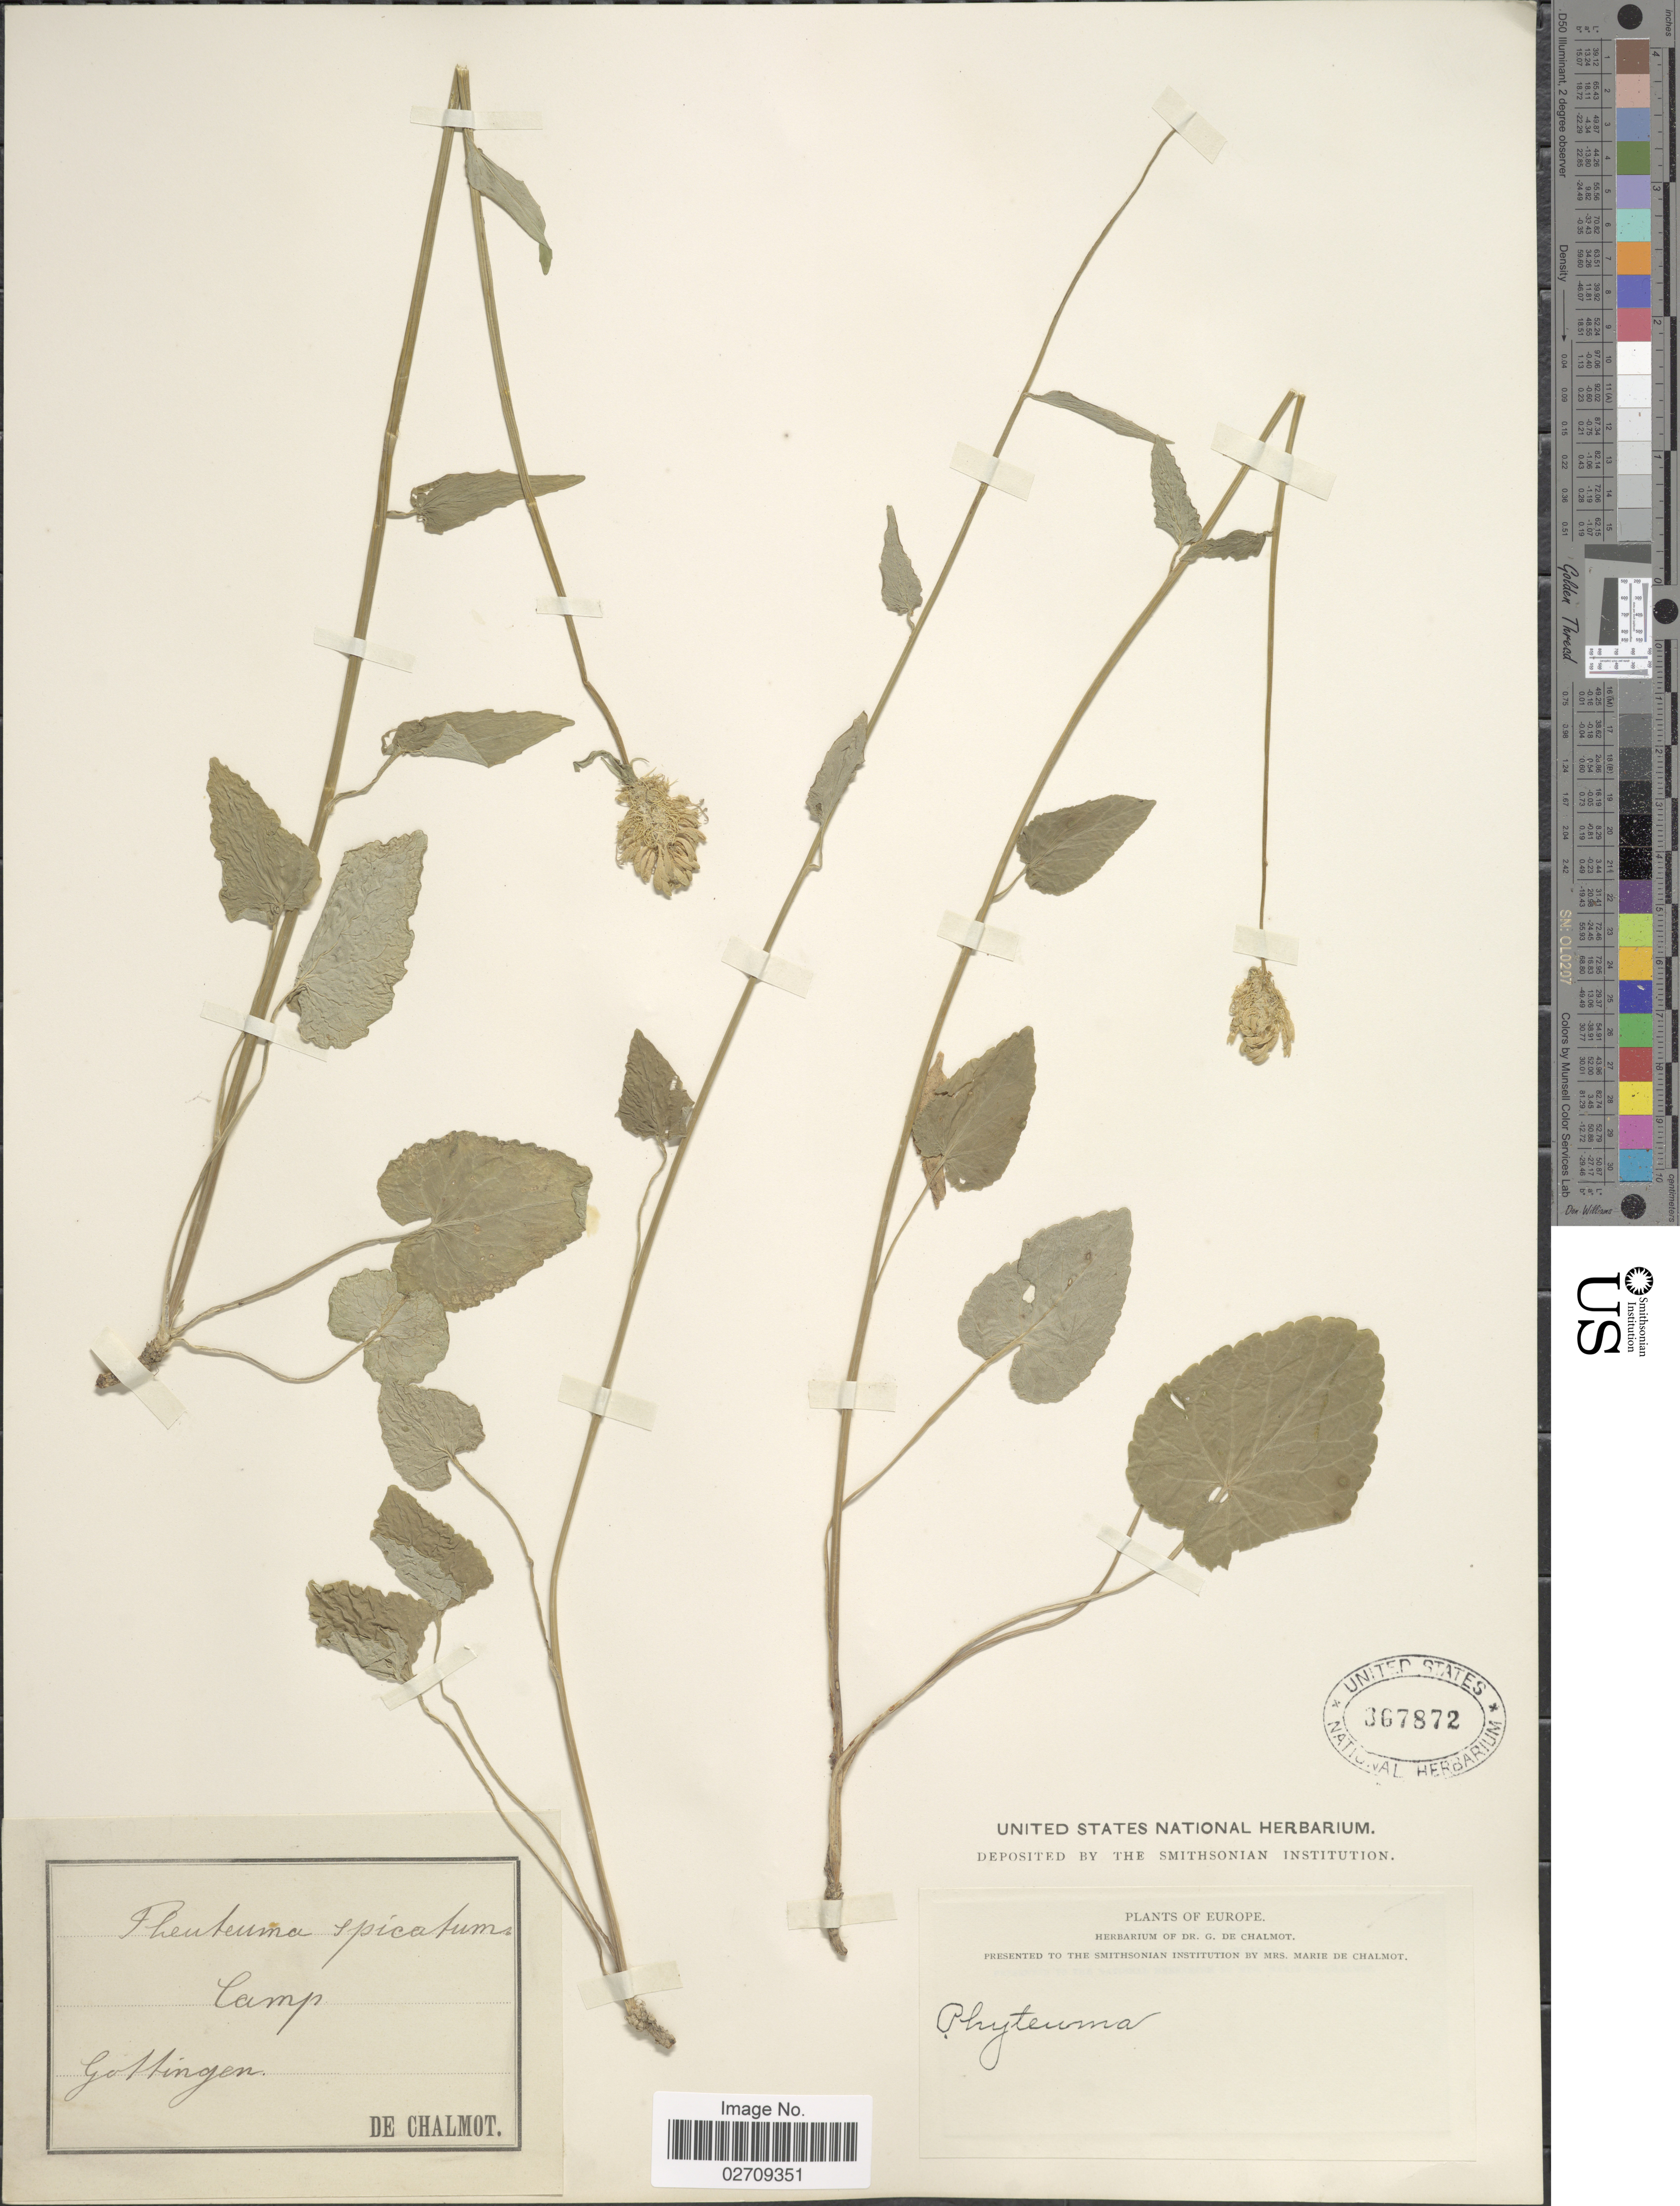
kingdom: Plantae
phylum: Tracheophyta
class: Magnoliopsida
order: Asterales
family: Campanulaceae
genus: Phyteuma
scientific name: Phyteuma spicatum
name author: L.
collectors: G. de Chalmot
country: Germany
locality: Camp, Gottingen, Europe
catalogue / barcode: US 367872